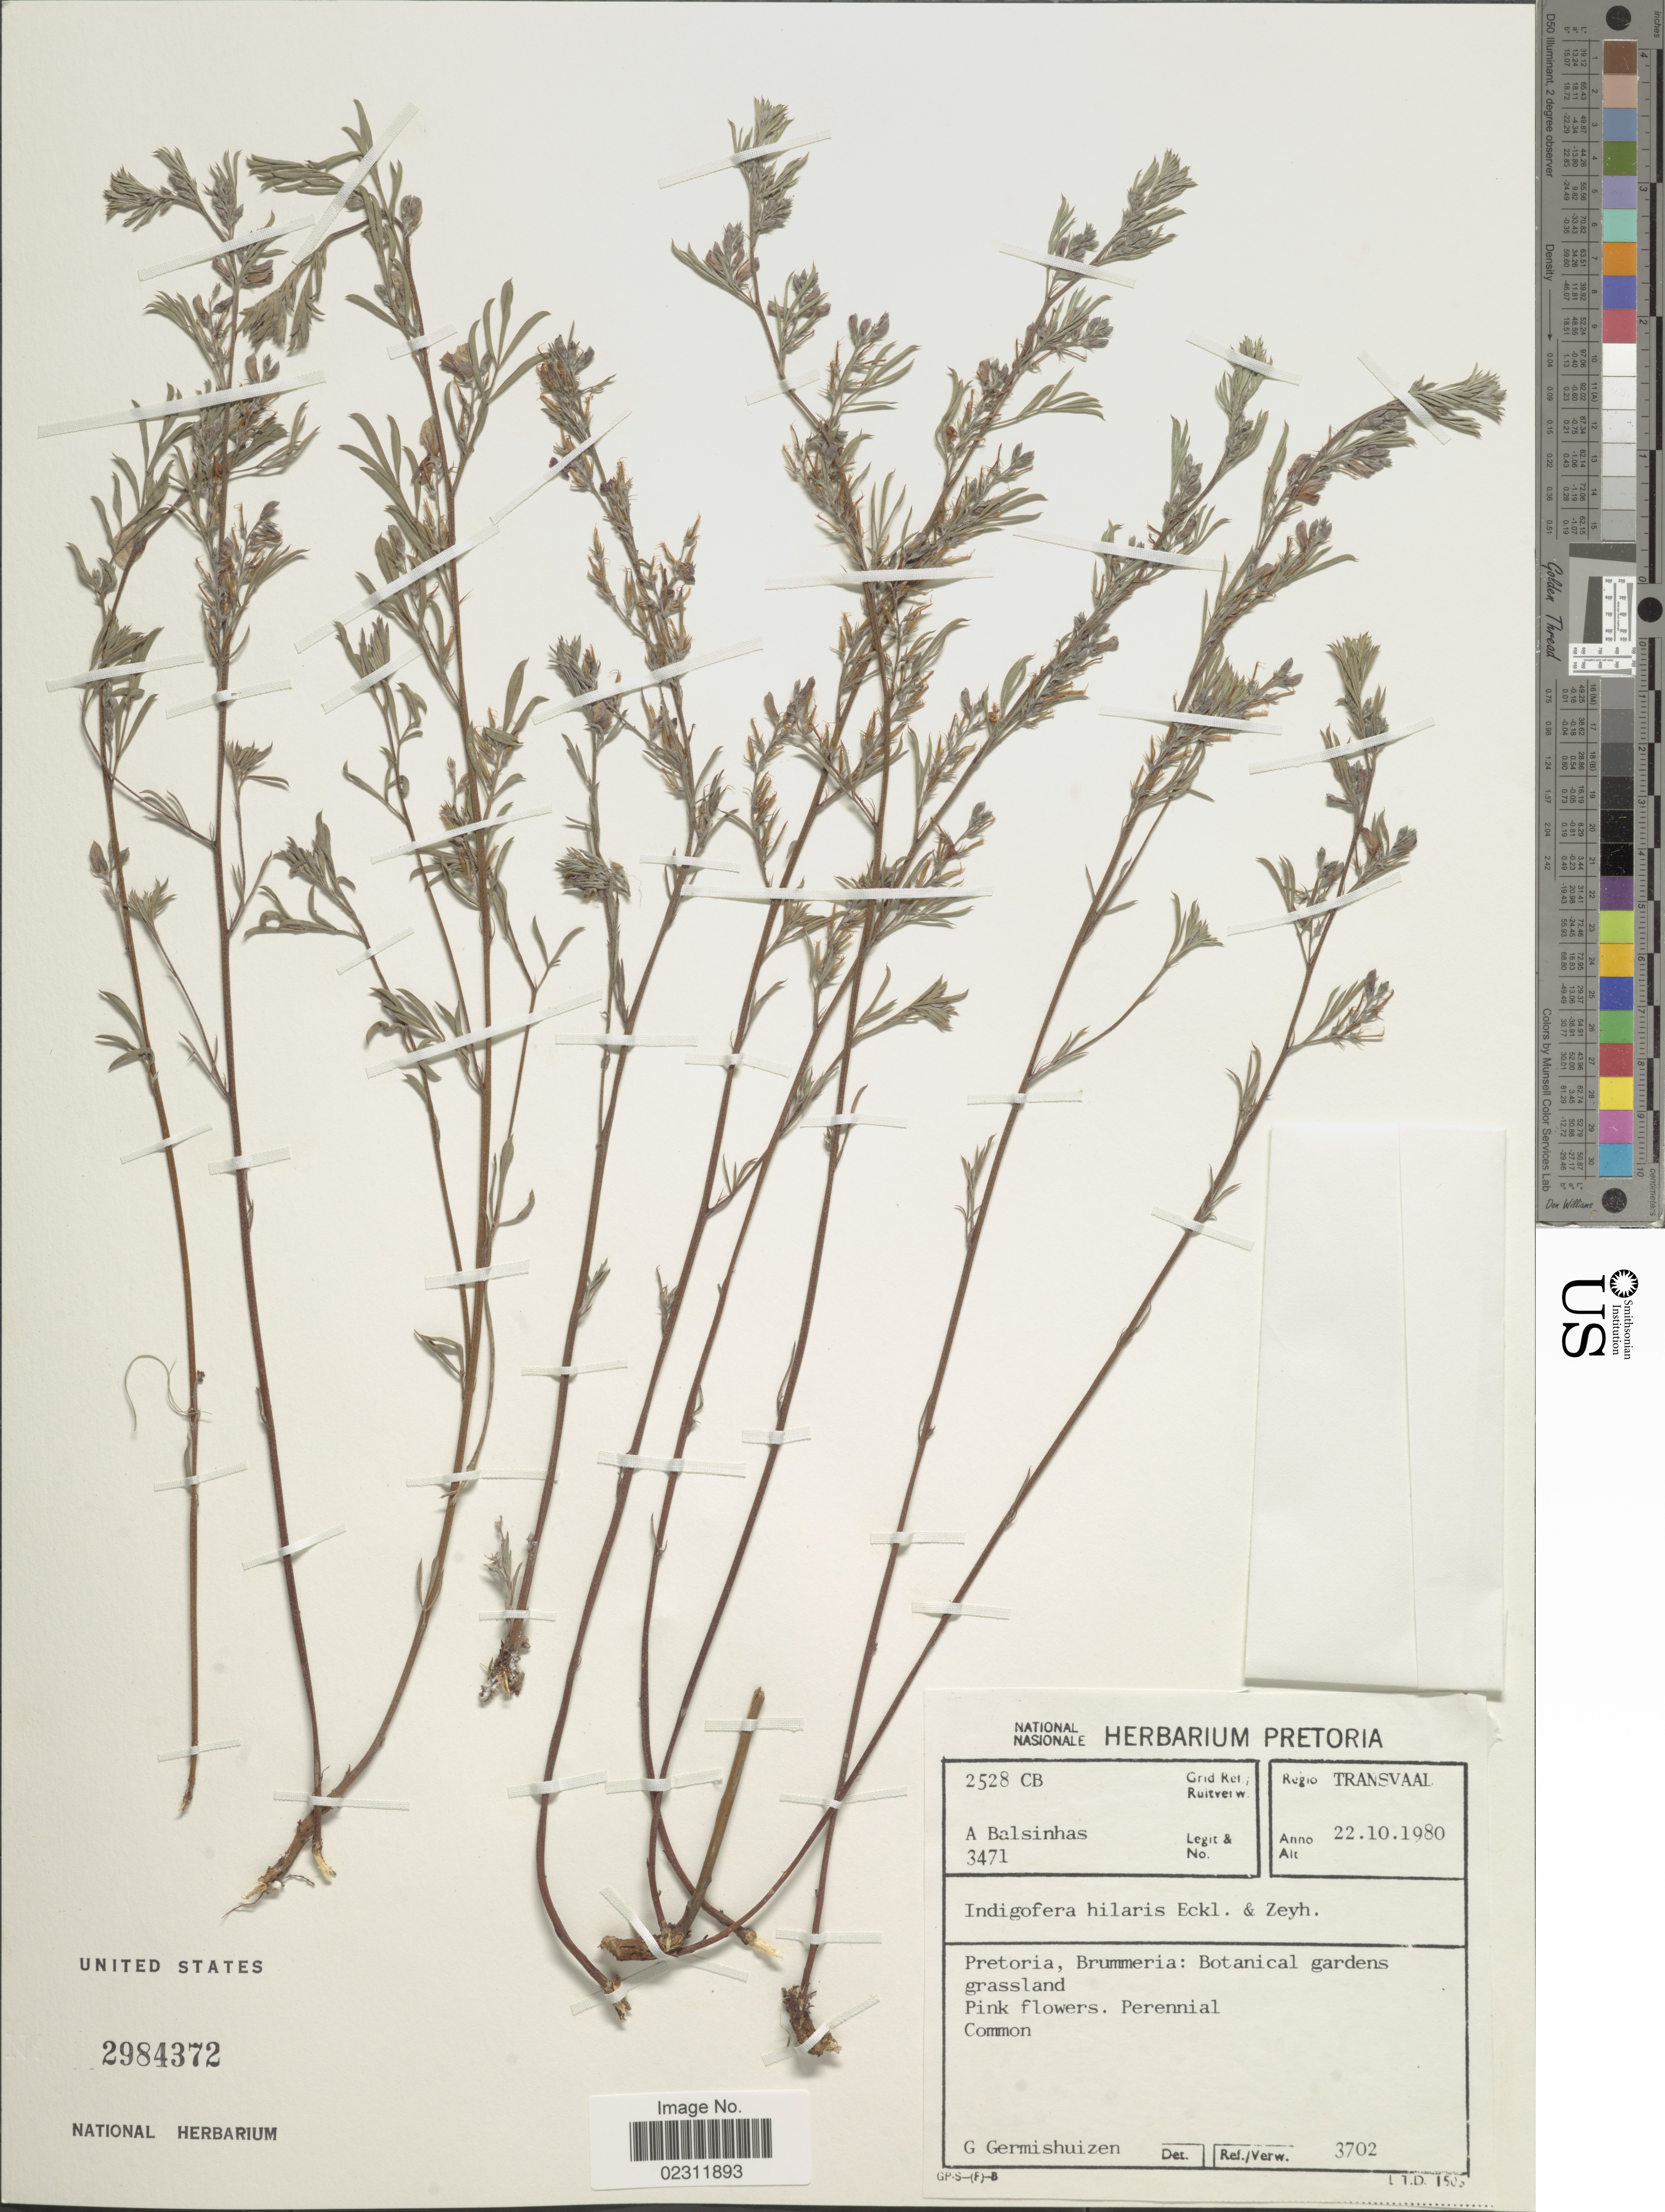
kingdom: Plantae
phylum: Tracheophyta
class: Magnoliopsida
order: Fabales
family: Fabaceae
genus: Indigofera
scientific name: Indigofera hilaris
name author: Eckl. & Zeyh.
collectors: A. A. Balsinhas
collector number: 3471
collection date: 1980-10-22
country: South Africa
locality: Transvaal, Pretoria, Brummeria, Botanical gardens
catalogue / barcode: US 2984372